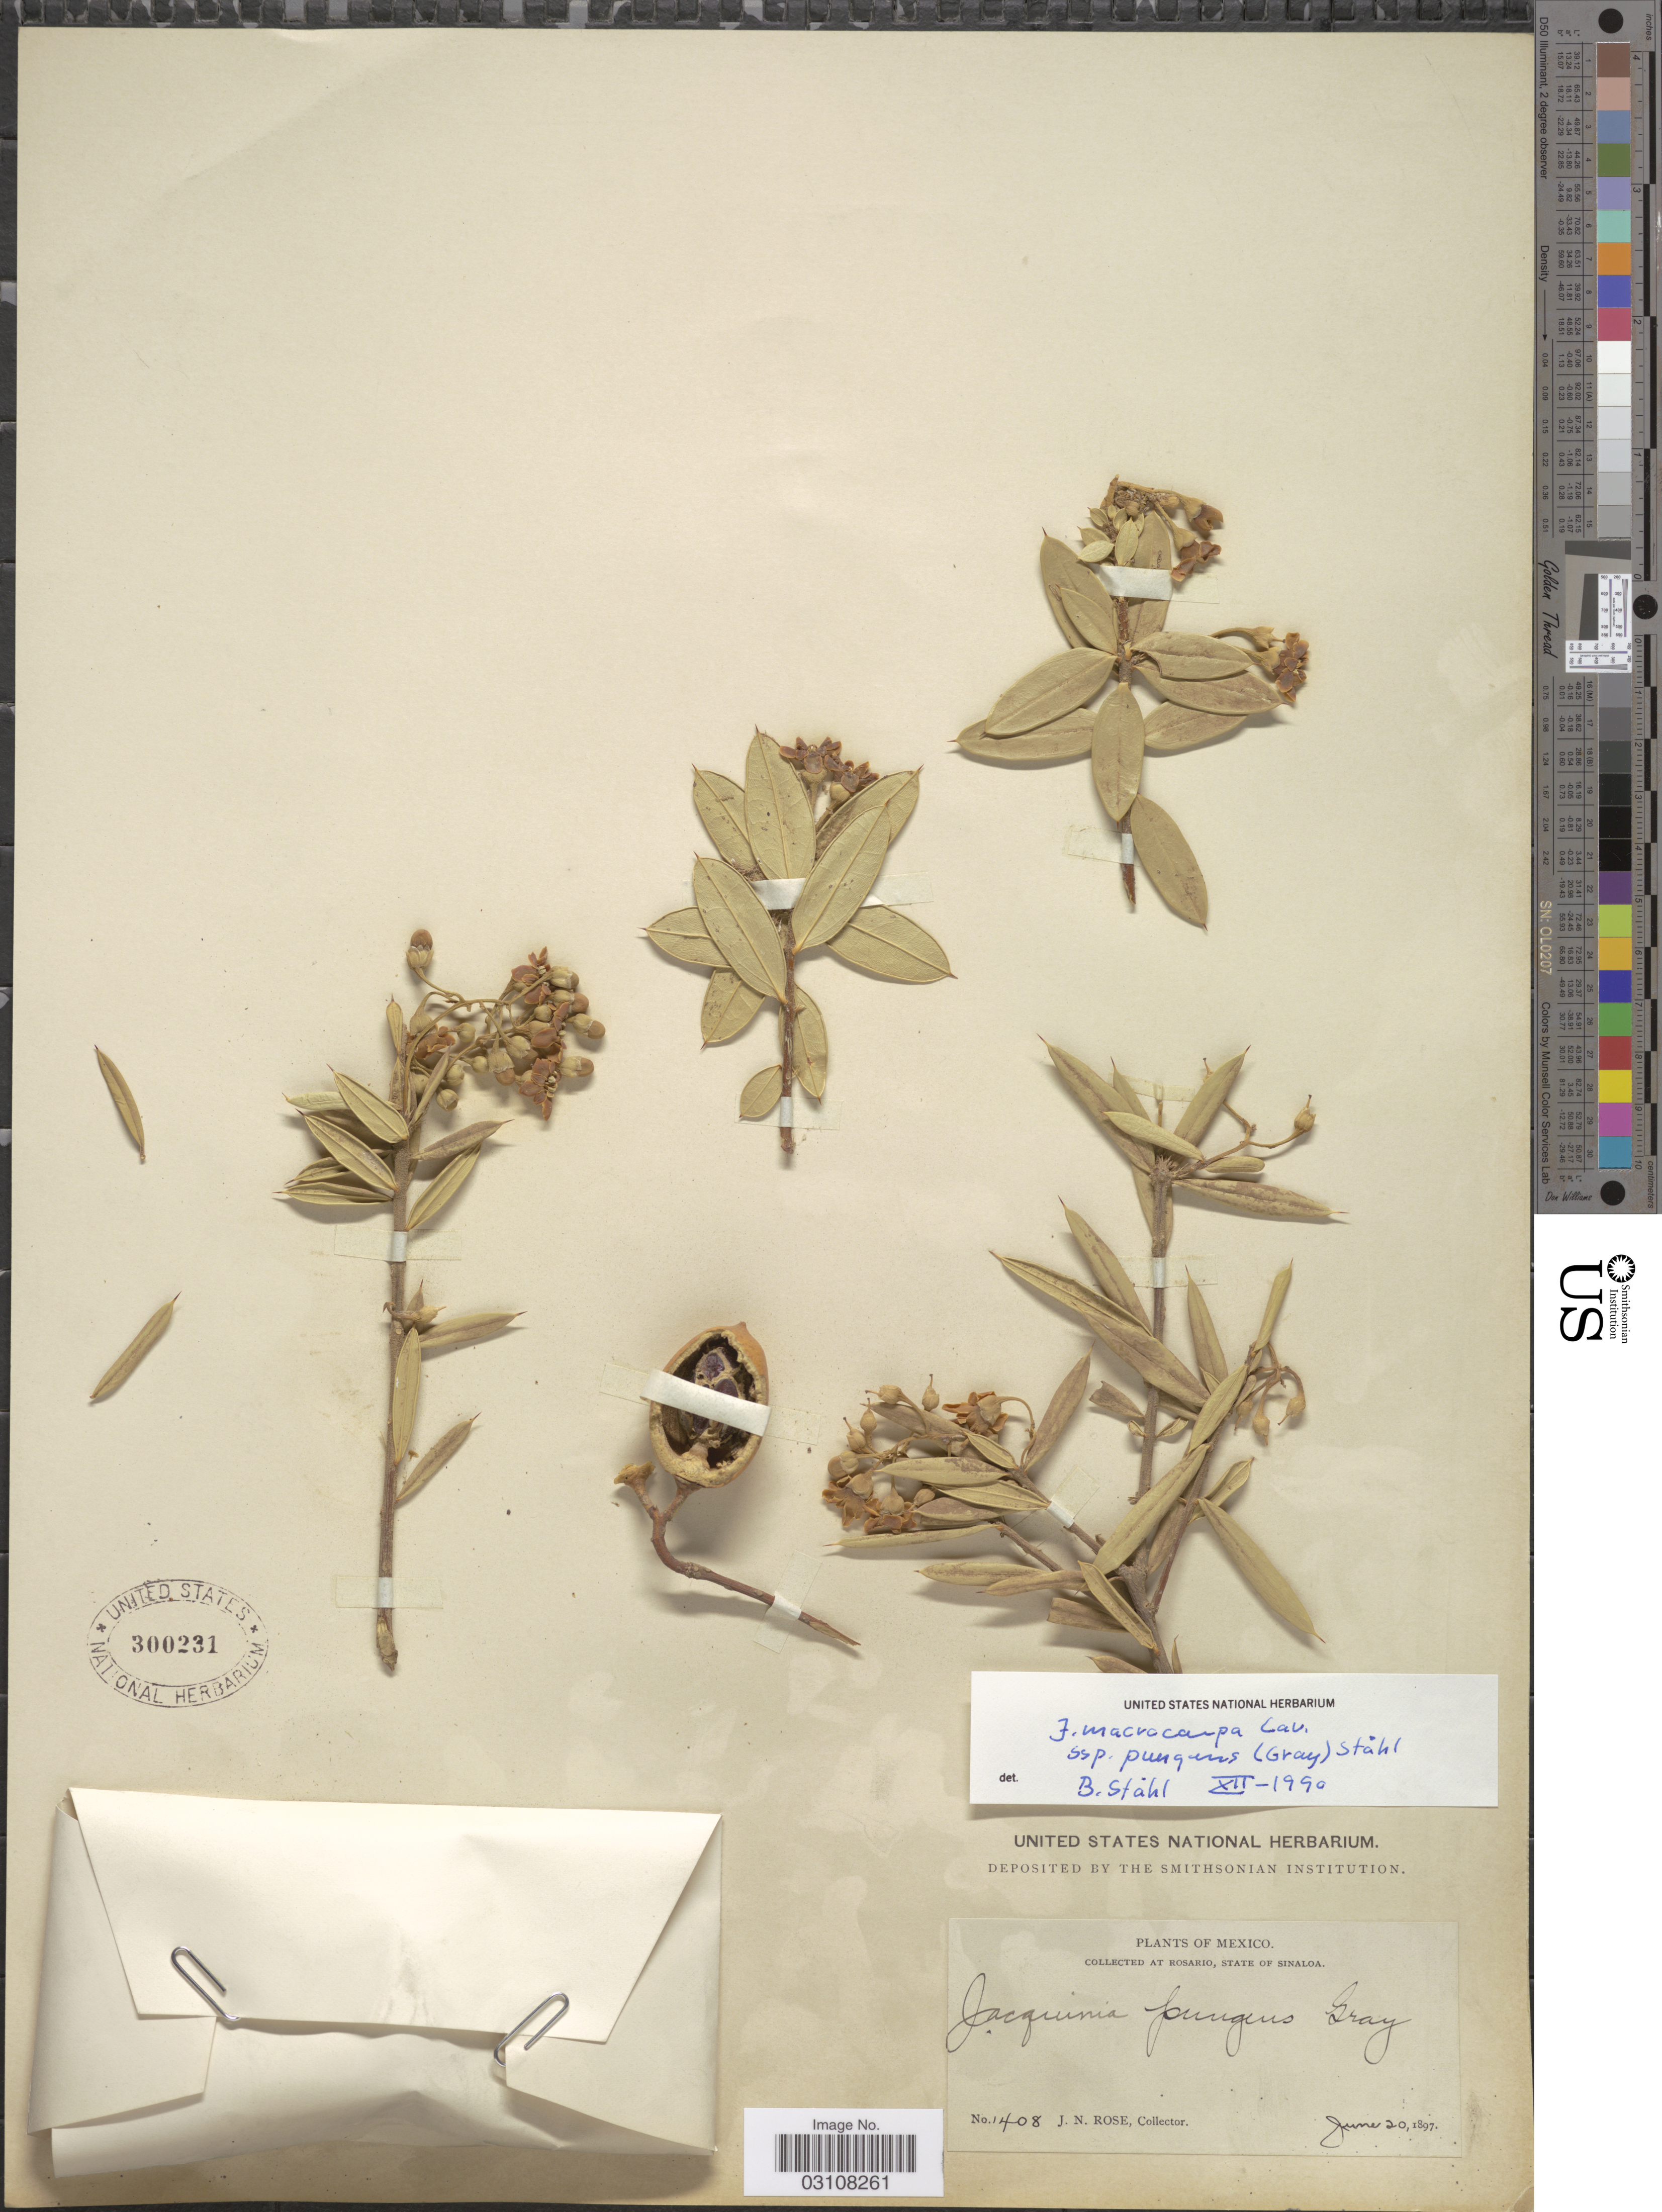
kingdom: Plantae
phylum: Tracheophyta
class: Magnoliopsida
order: Ericales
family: Primulaceae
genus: Jacquinia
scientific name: Jacquinia macrocarpa subsp. pungens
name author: Cav.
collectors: J. N. Rose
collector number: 1408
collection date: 1897-06-20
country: Mexico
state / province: Sinaloa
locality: At Rosario.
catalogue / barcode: US 300231